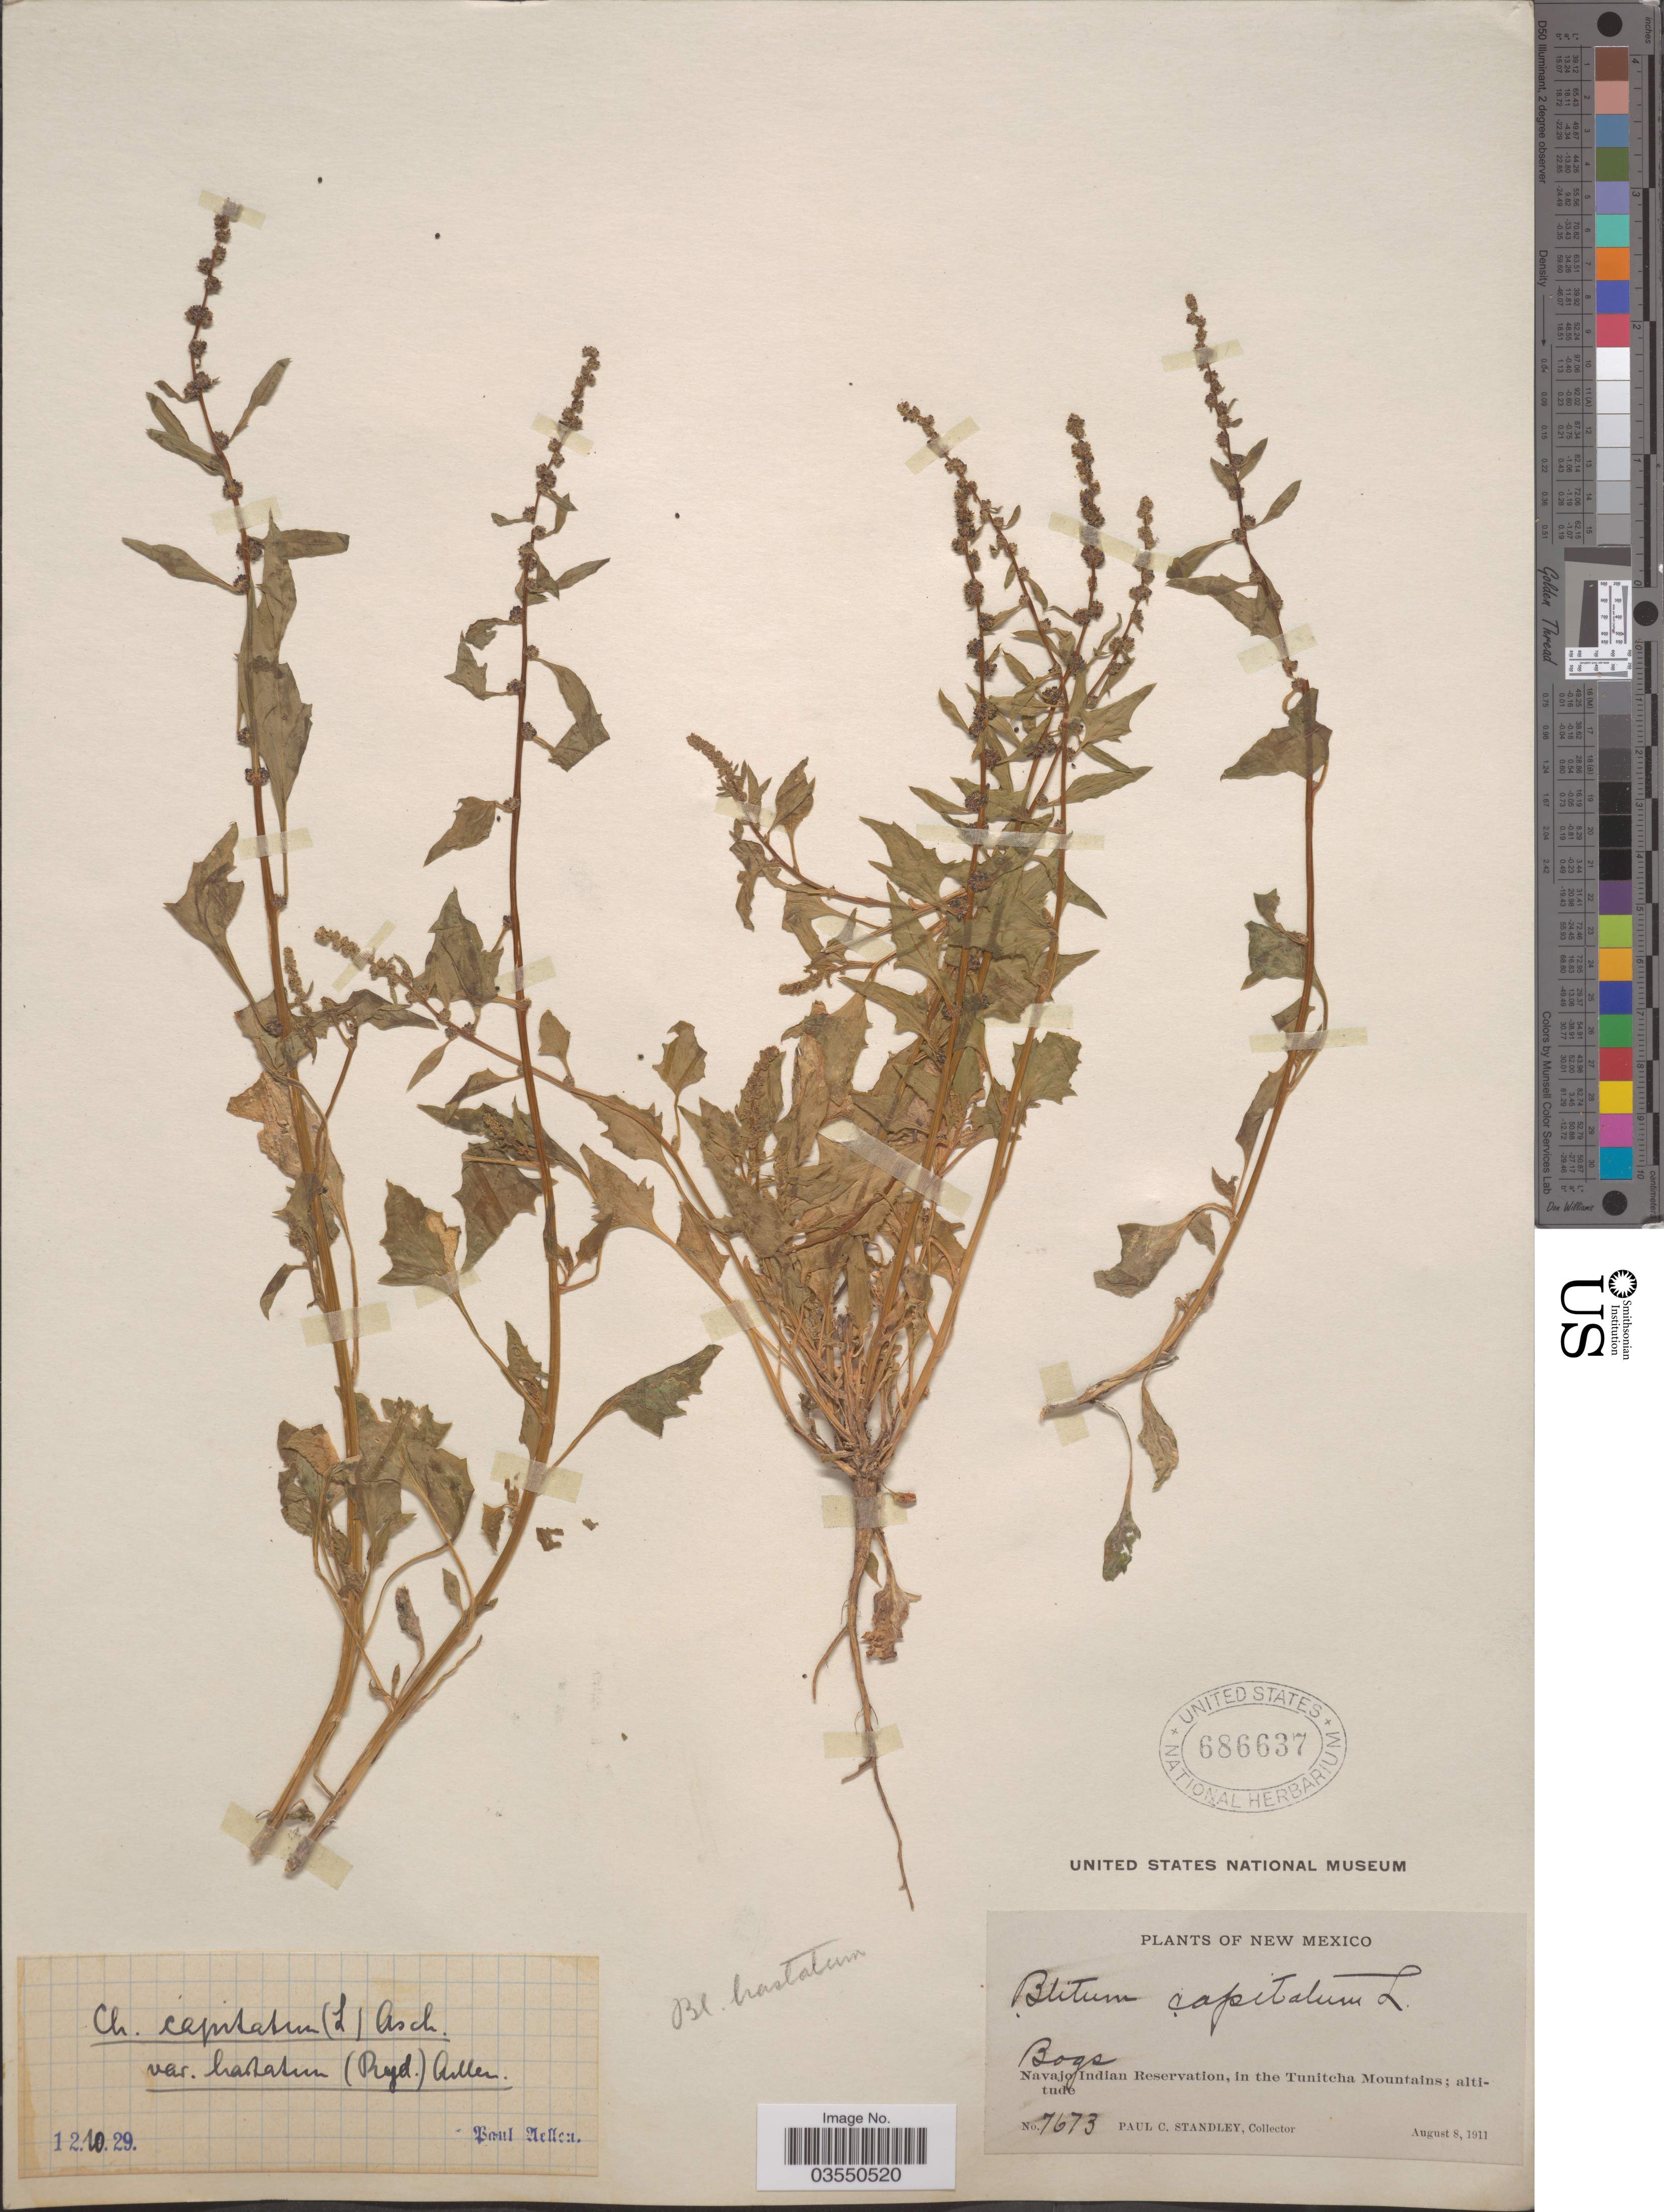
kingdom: Plantae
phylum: Tracheophyta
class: Magnoliopsida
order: Caryophyllales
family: Amaranthaceae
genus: Blitum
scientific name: Blitum hastatum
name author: Rydb.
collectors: P. C. Standley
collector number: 7673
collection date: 1911-08-08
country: United States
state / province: New Mexico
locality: Navajo Indian Reservation, in the Tunitcha Mountains.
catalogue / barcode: US 686637